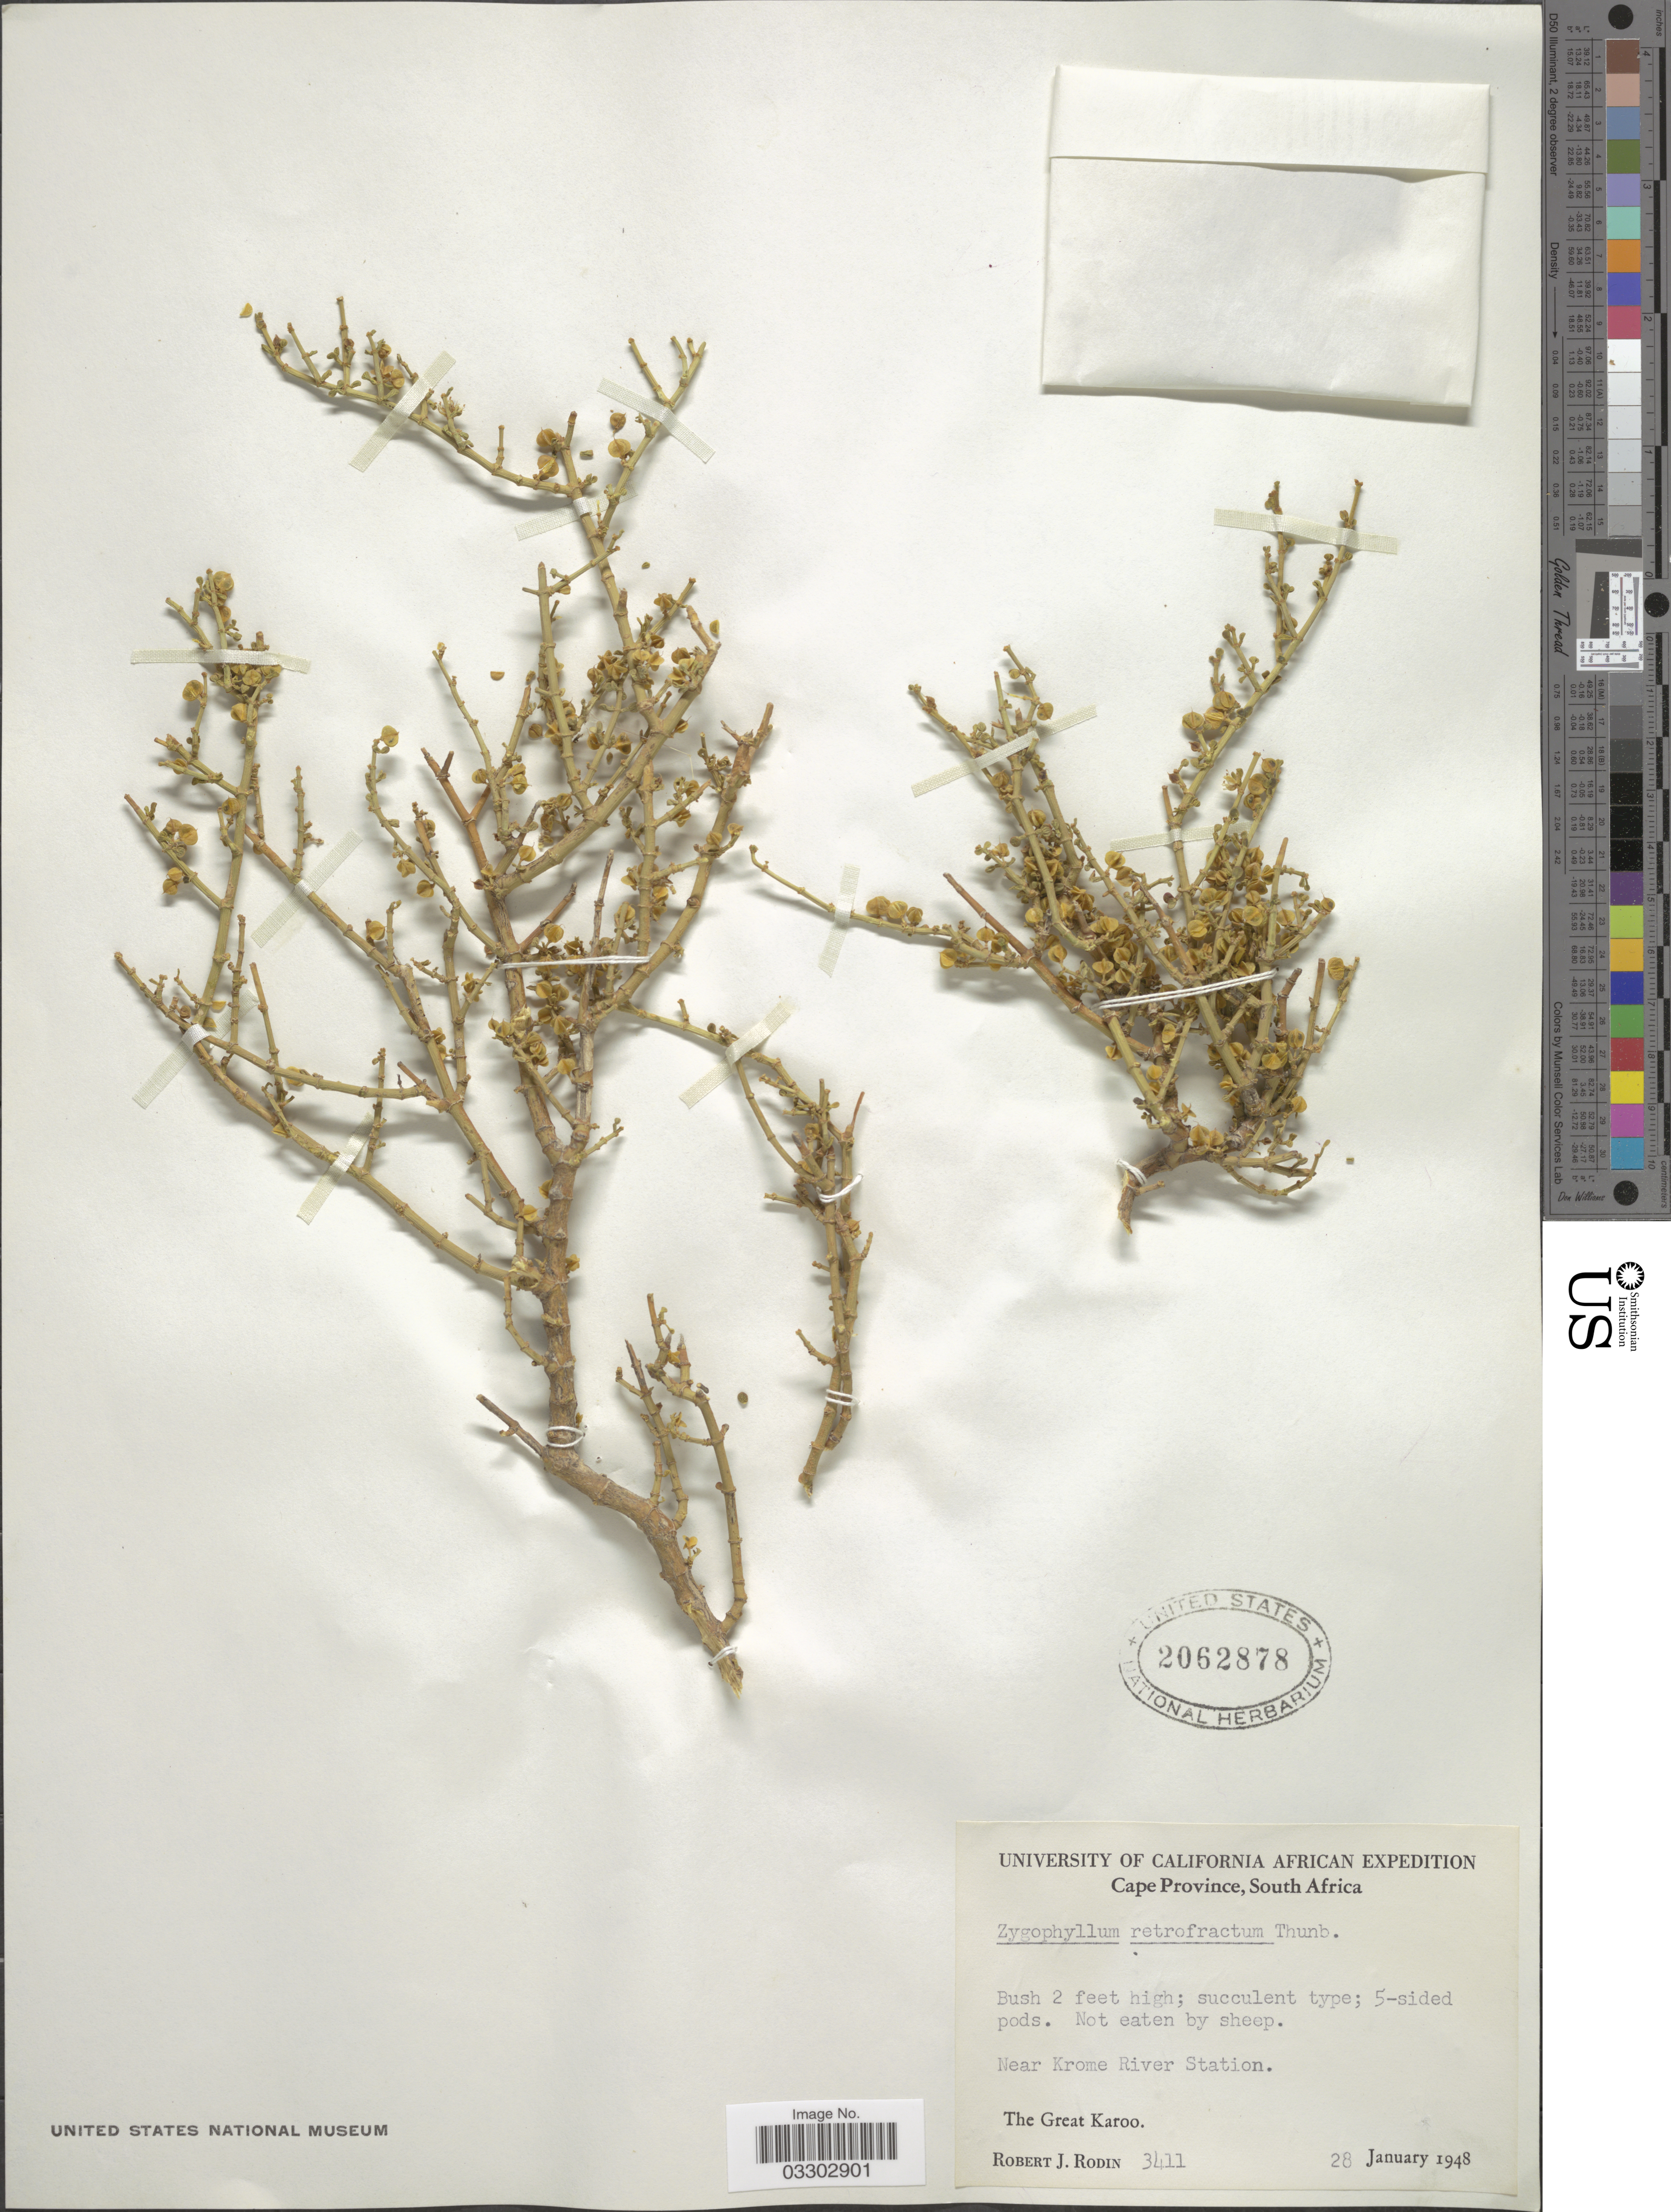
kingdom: Plantae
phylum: Tracheophyta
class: Magnoliopsida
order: Zygophyllales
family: Zygophyllaceae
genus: Zygophyllum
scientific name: Zygophyllum retrofractum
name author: Thunb.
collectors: R. J. Rodin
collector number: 3411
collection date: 1948-01-28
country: South Africa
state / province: Eastern Cape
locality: Near Krome River Station. The Great Karoo.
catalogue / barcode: US 2062878